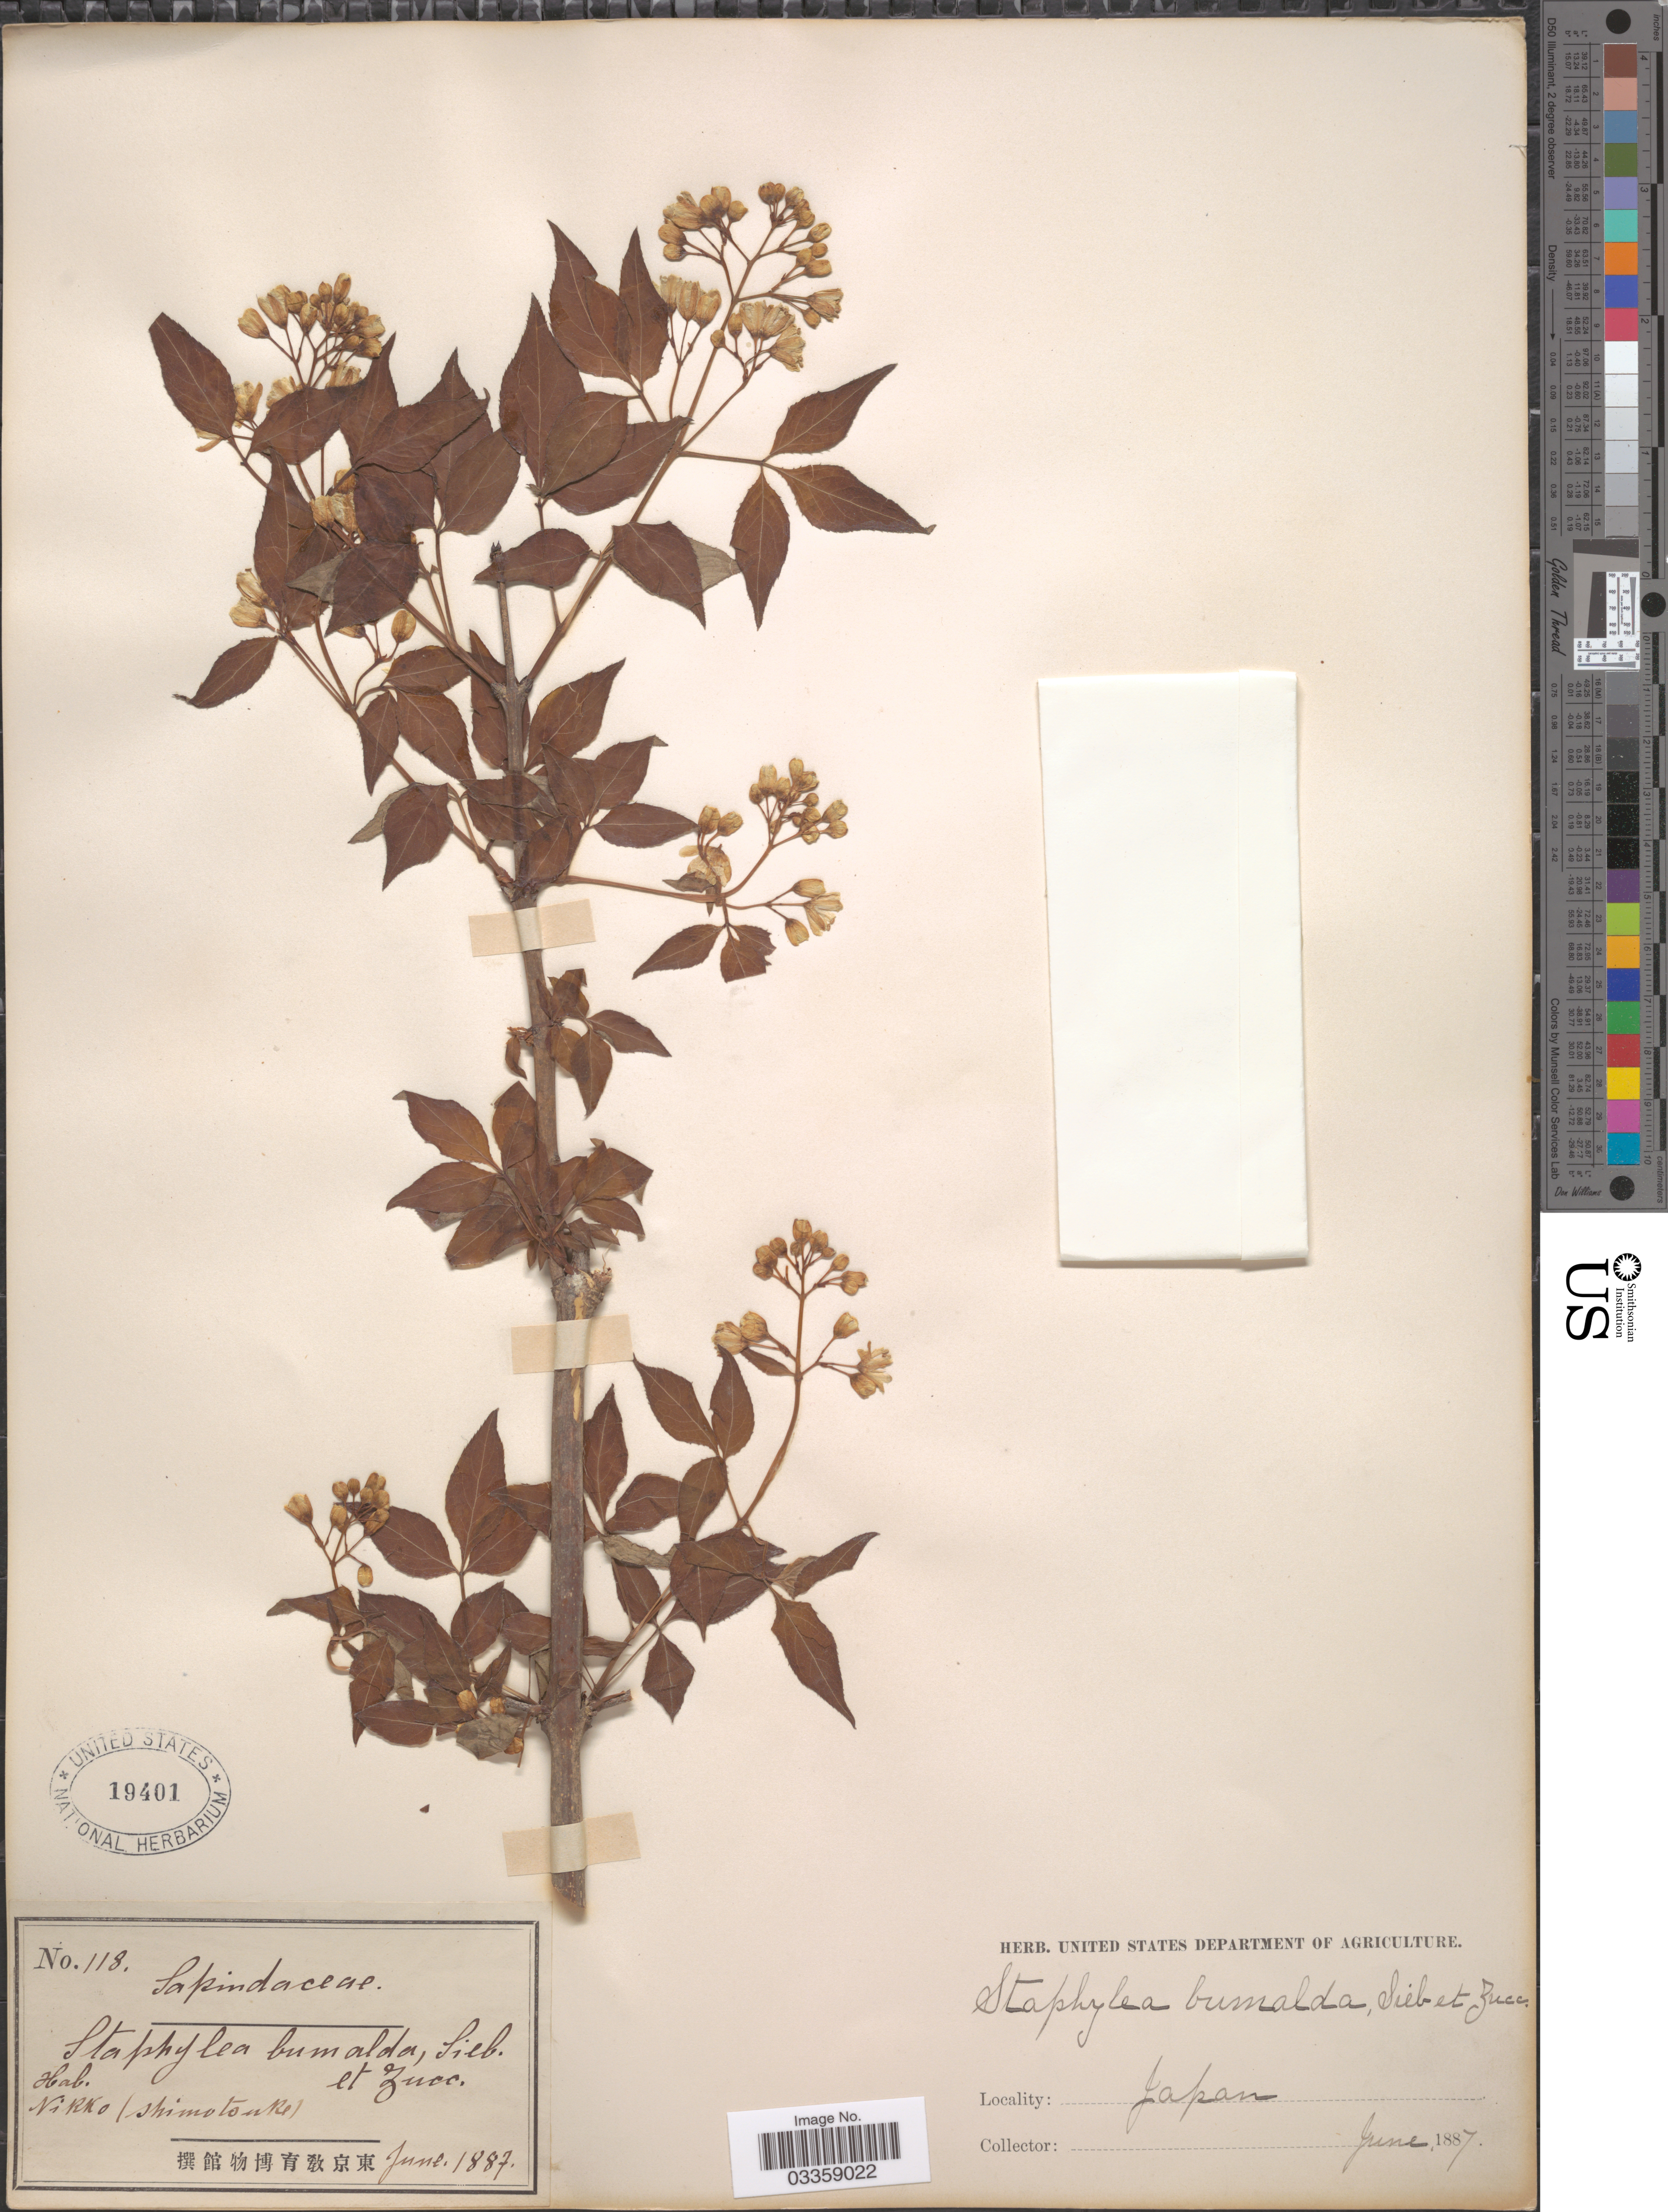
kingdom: Plantae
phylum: Tracheophyta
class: Magnoliopsida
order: Crossosomatales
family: Staphyleaceae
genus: Staphylea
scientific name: Staphylea bumalda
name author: DC.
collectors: ex herb. U. S. Department of Agriculture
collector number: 118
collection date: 1887-06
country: Japan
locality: Nikko (Shimotsuke).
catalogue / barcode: US 19401